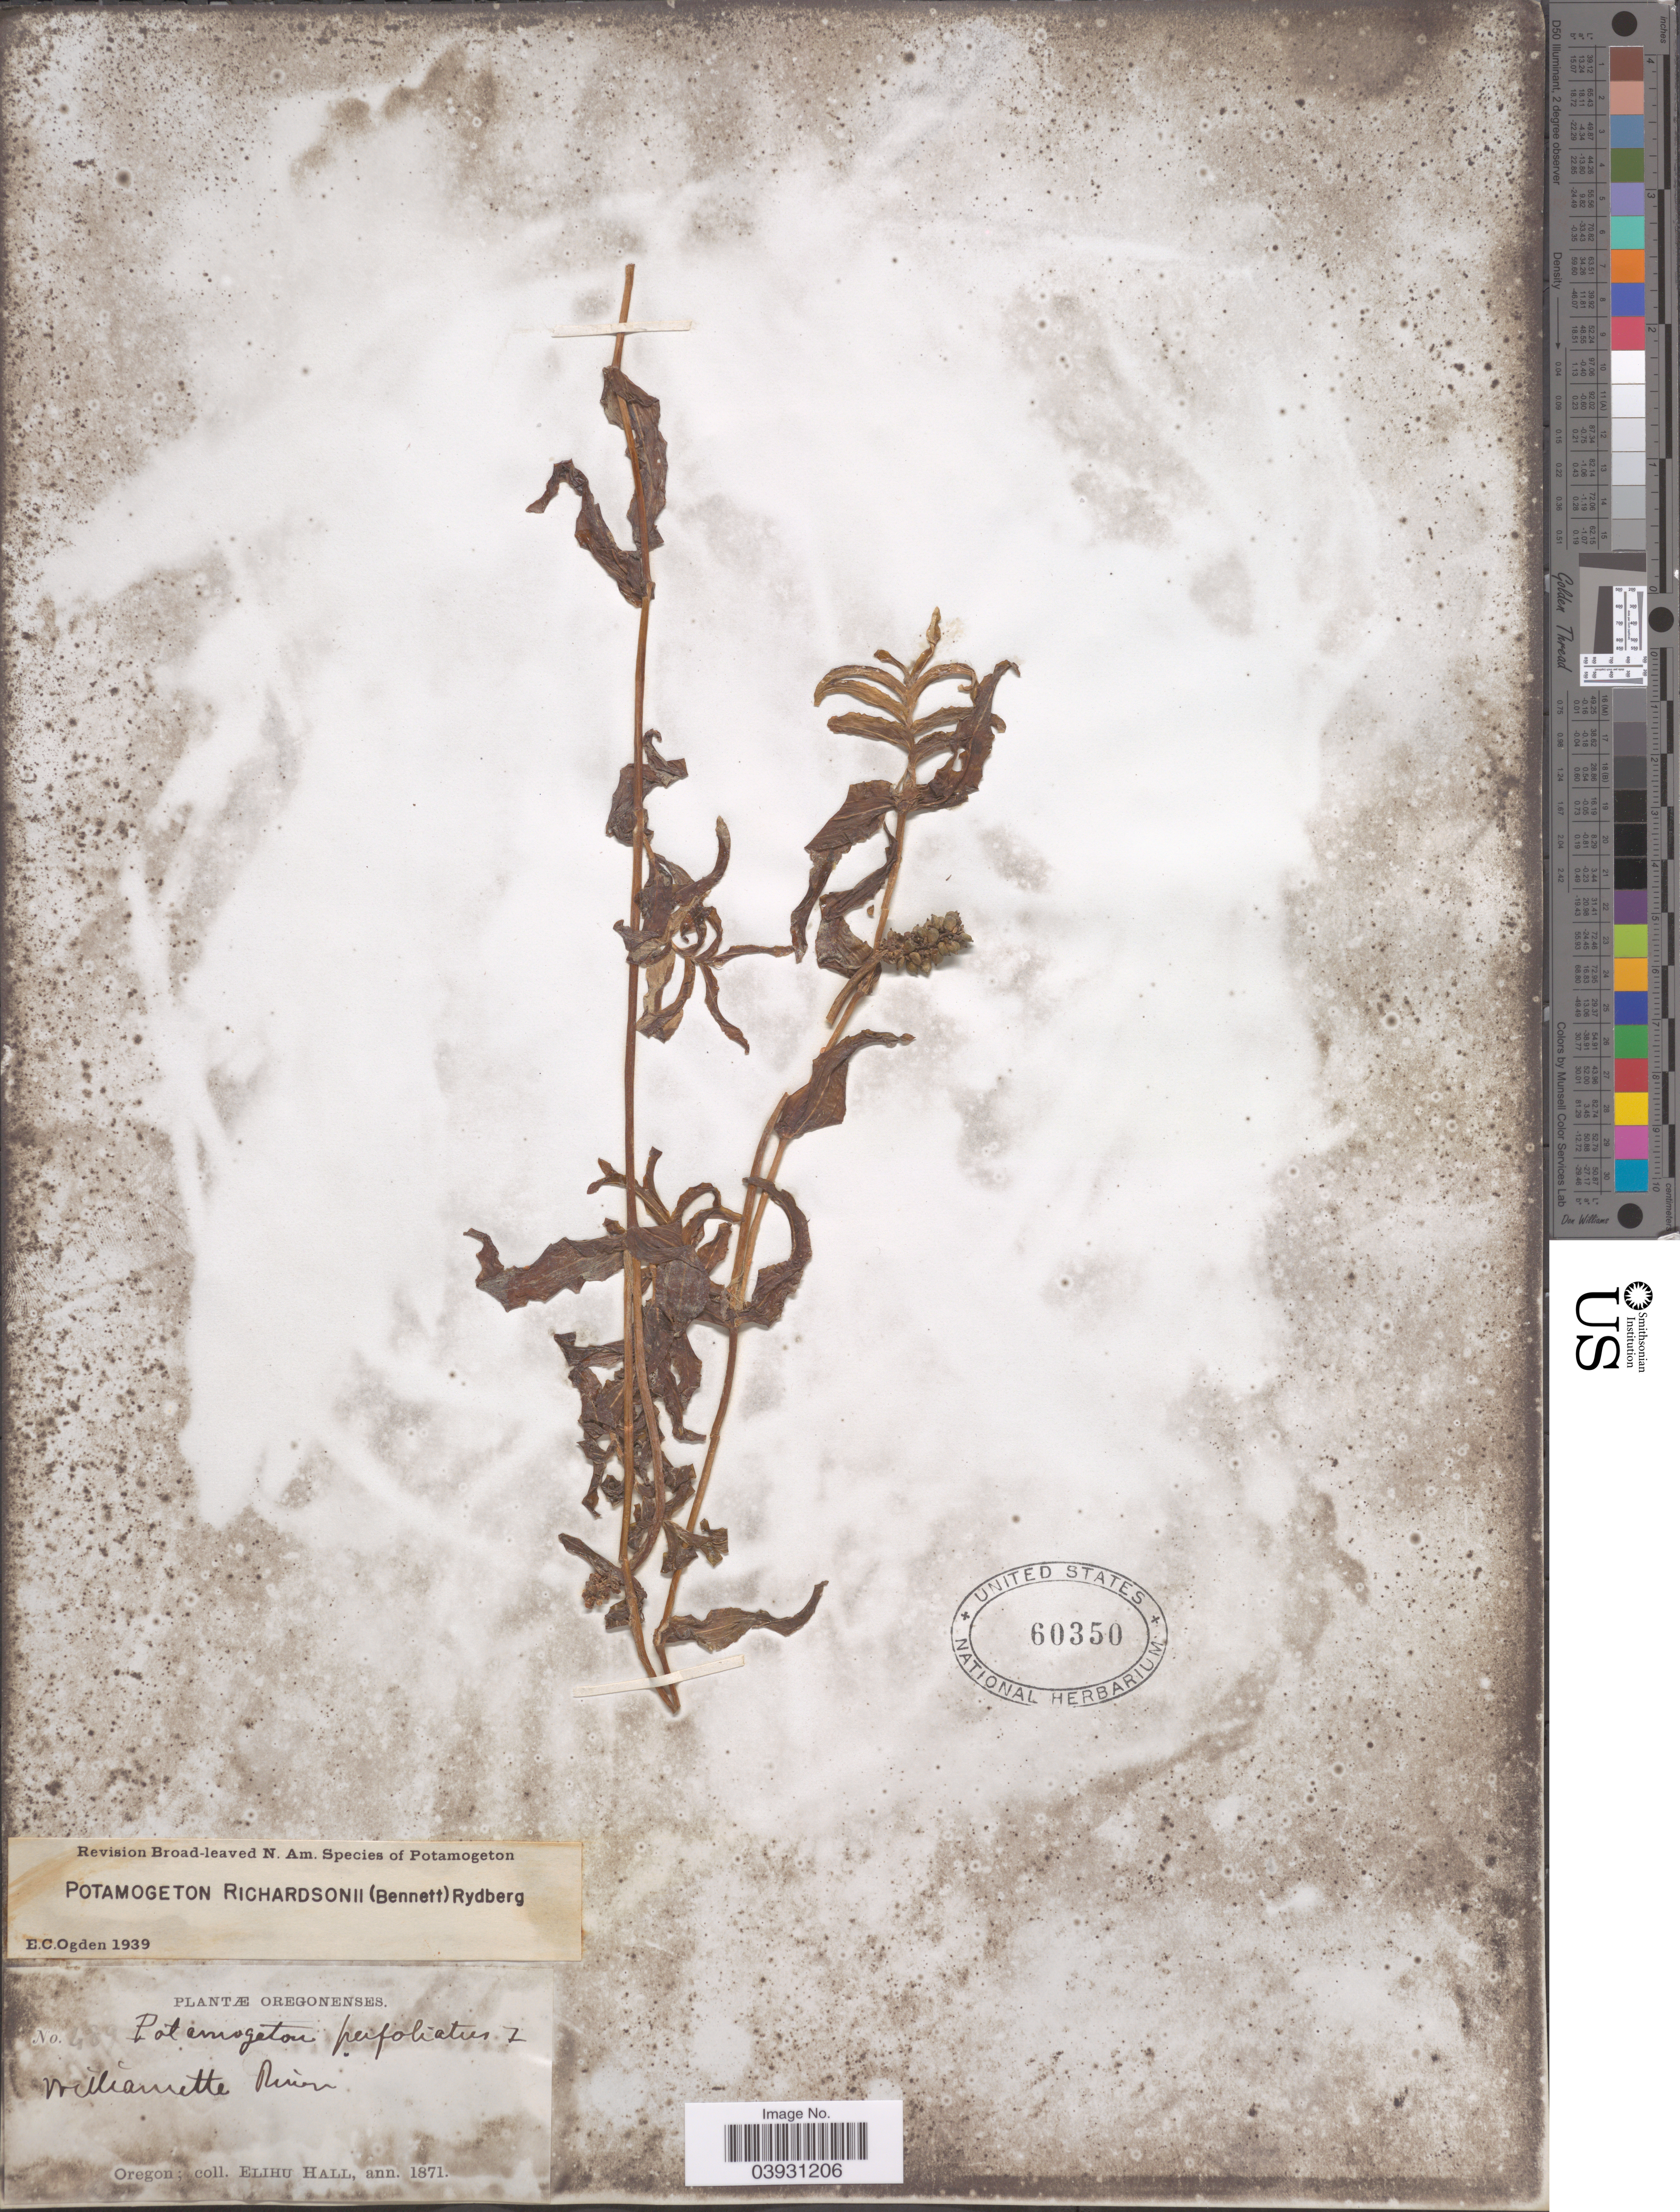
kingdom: Plantae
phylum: Tracheophyta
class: Liliopsida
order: Alismatales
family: Potamogetonaceae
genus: Potamogeton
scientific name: Potamogeton richardsonii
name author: (A.W. Benn.) Rydb.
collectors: E. Hall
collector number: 409*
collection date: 1871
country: United States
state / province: Oregon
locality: Willamette River.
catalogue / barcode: US 60350